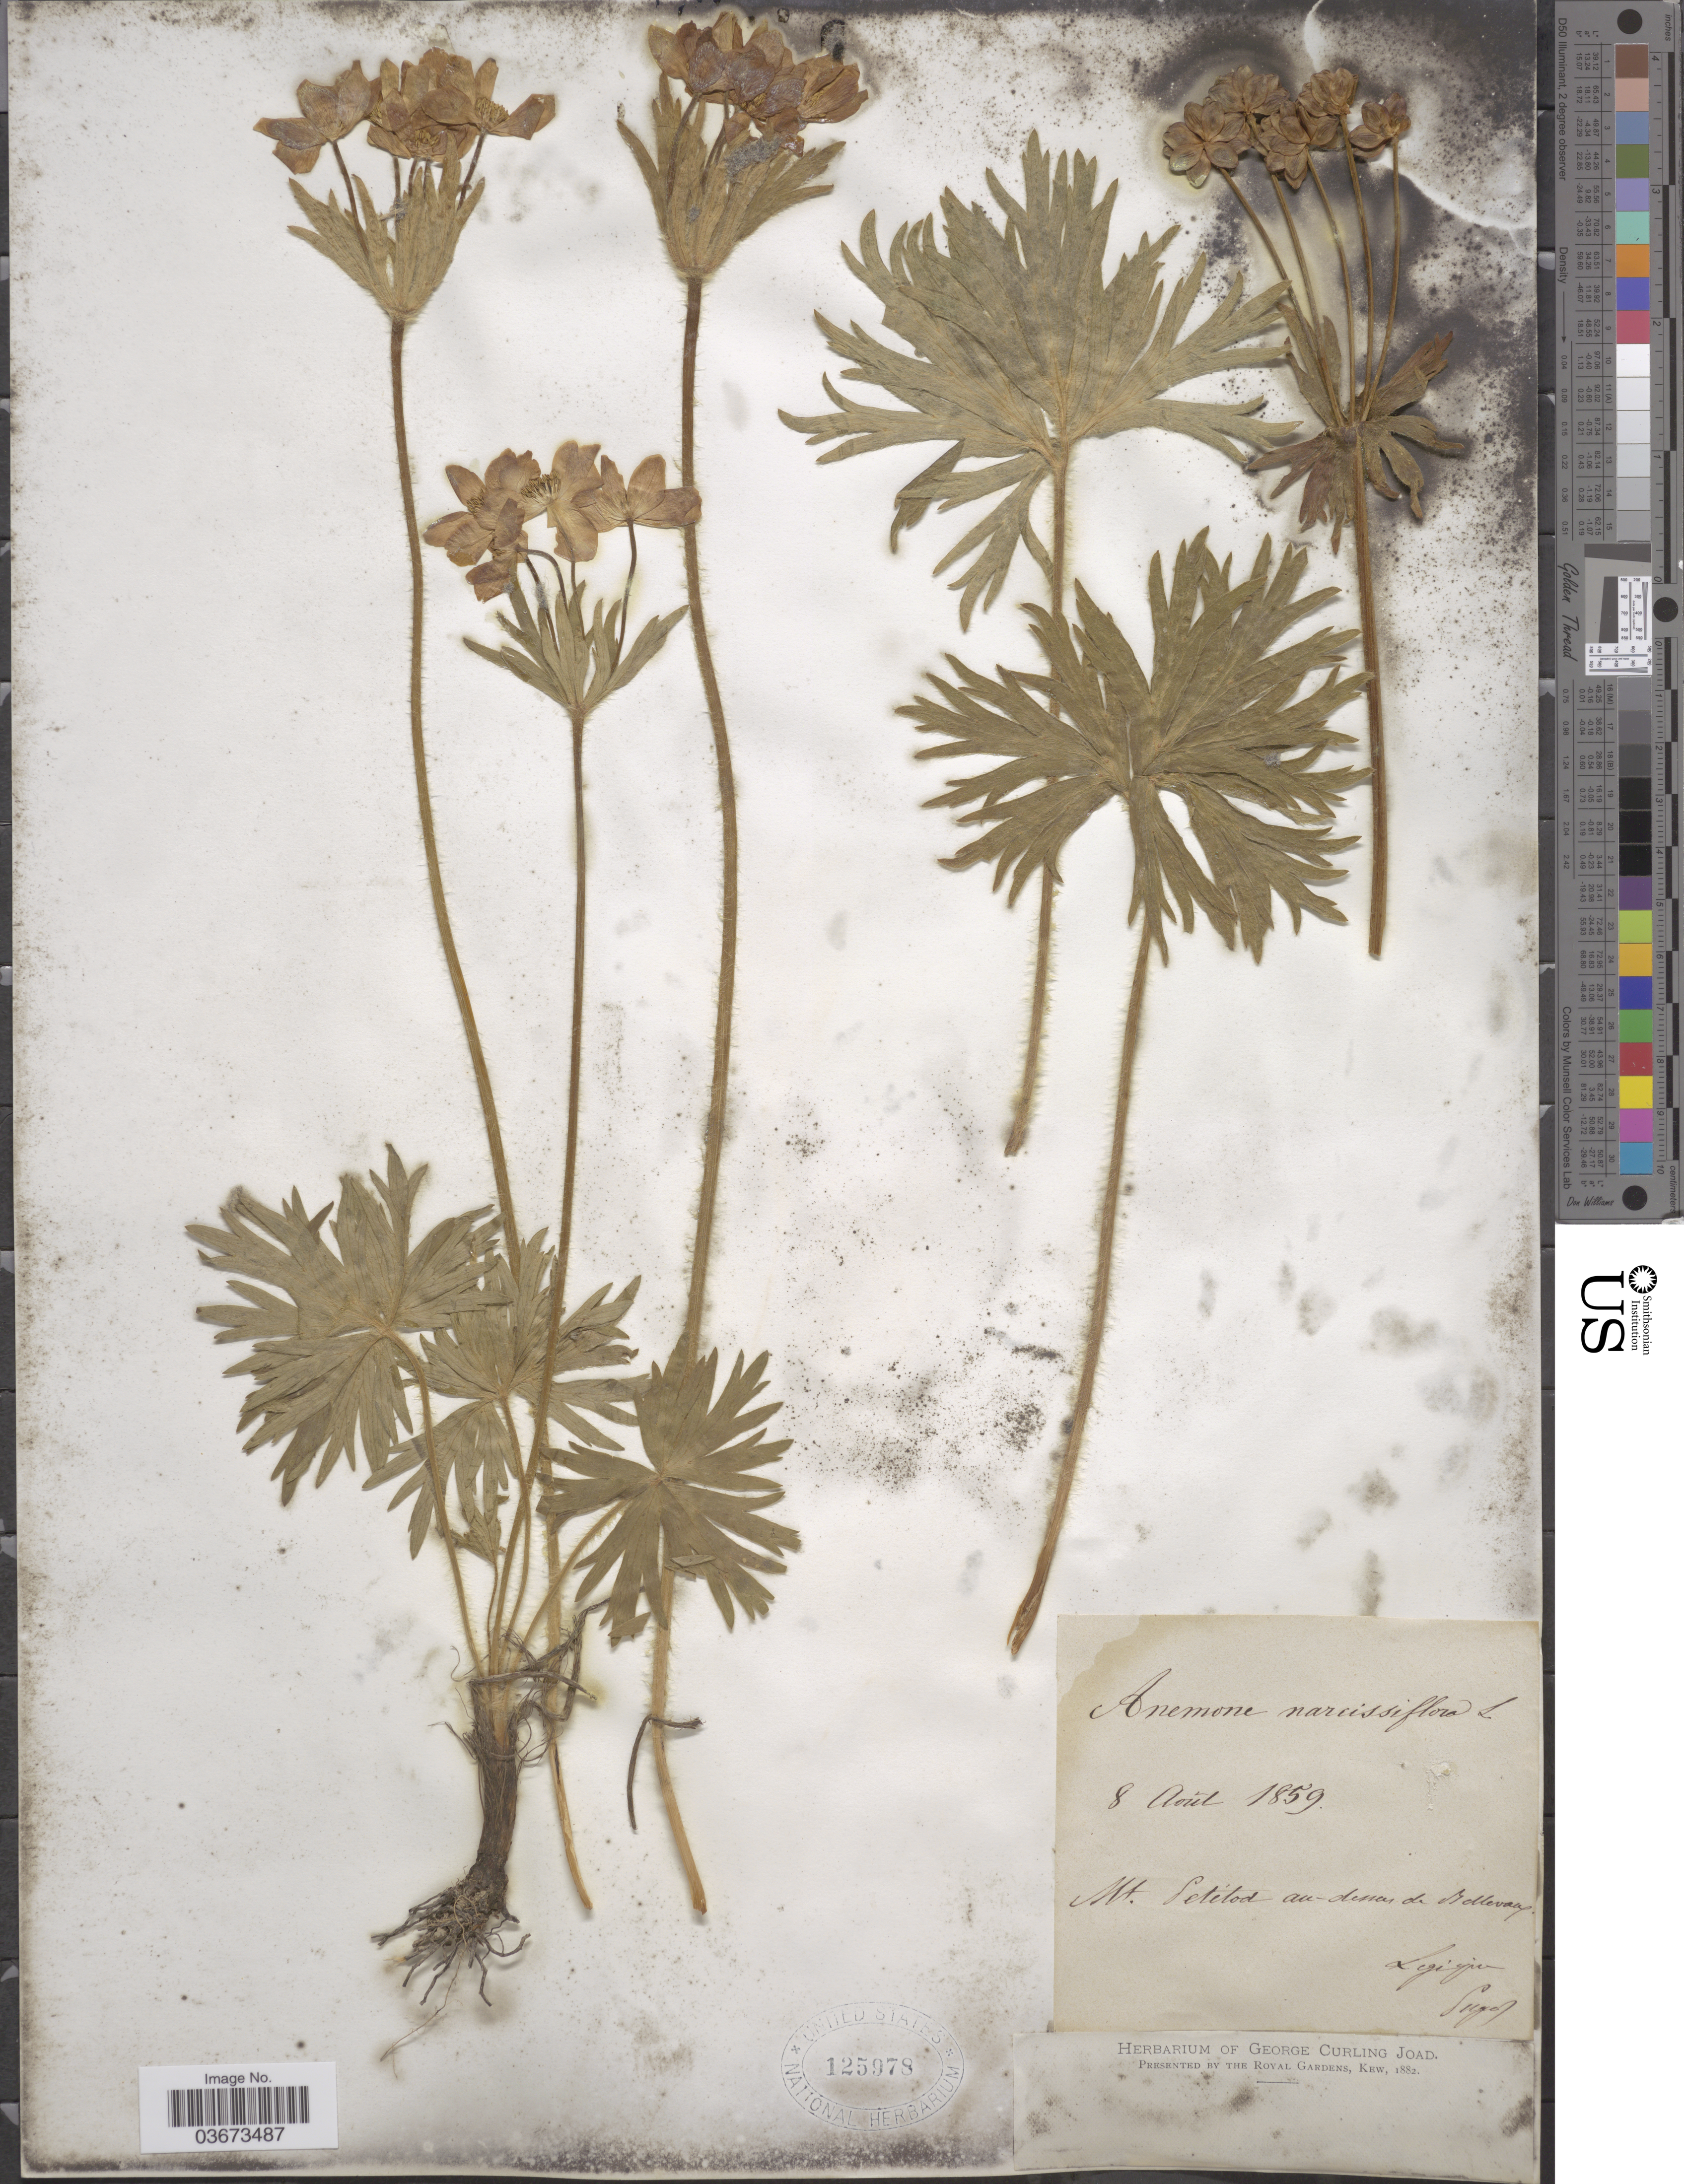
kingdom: Plantae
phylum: Tracheophyta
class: Magnoliopsida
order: Ranunculales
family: Ranunculaceae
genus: Anemone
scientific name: Anemone narcissiflora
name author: L.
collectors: -. Puget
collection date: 1859-08-08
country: France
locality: Mt. Petélod au-dessus de Bellevaux.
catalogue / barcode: US 125978